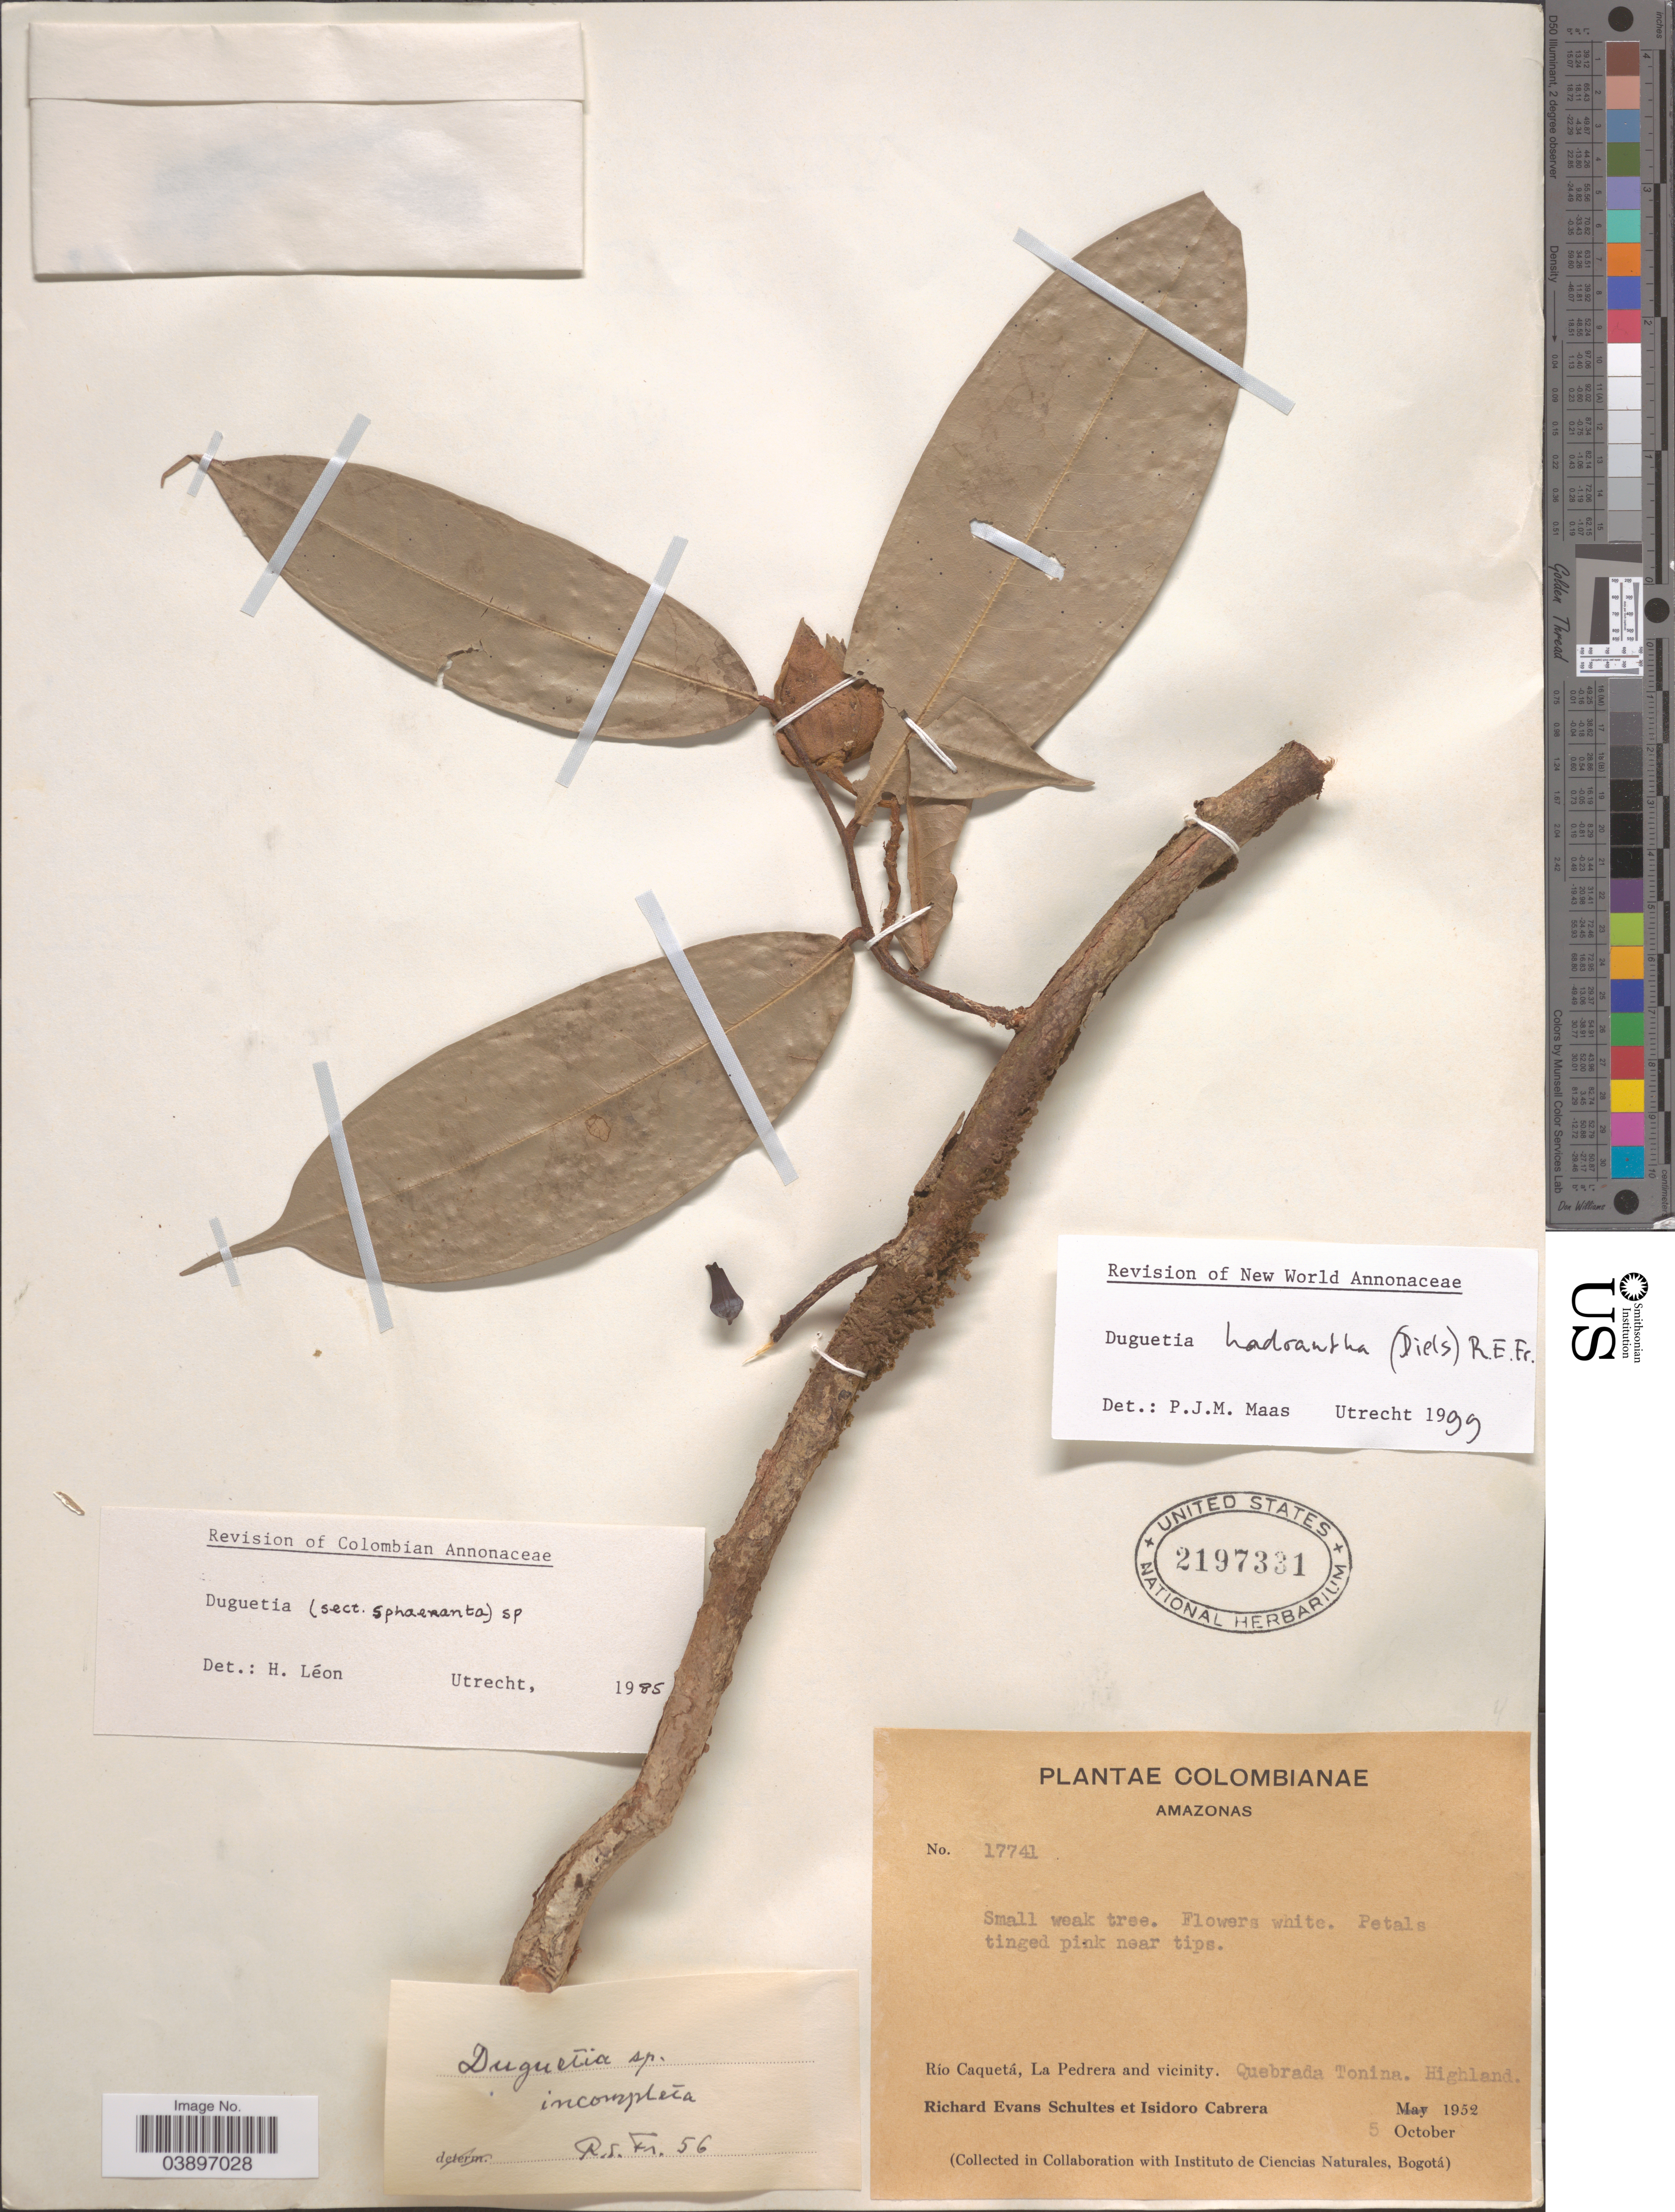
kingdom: Plantae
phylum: Tracheophyta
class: Magnoliopsida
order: Magnoliales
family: Annonaceae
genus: Duguetia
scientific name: Duguetia hadrantha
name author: (Diels) R.E. Fr.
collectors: R. E. Schultes & I. Cabrera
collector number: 17741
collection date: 1952-10-05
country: Colombia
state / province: Amazônas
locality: Río Caquetá, La Pedrera and vicinity. Quebrada Tonina. Highland.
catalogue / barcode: US 2197331